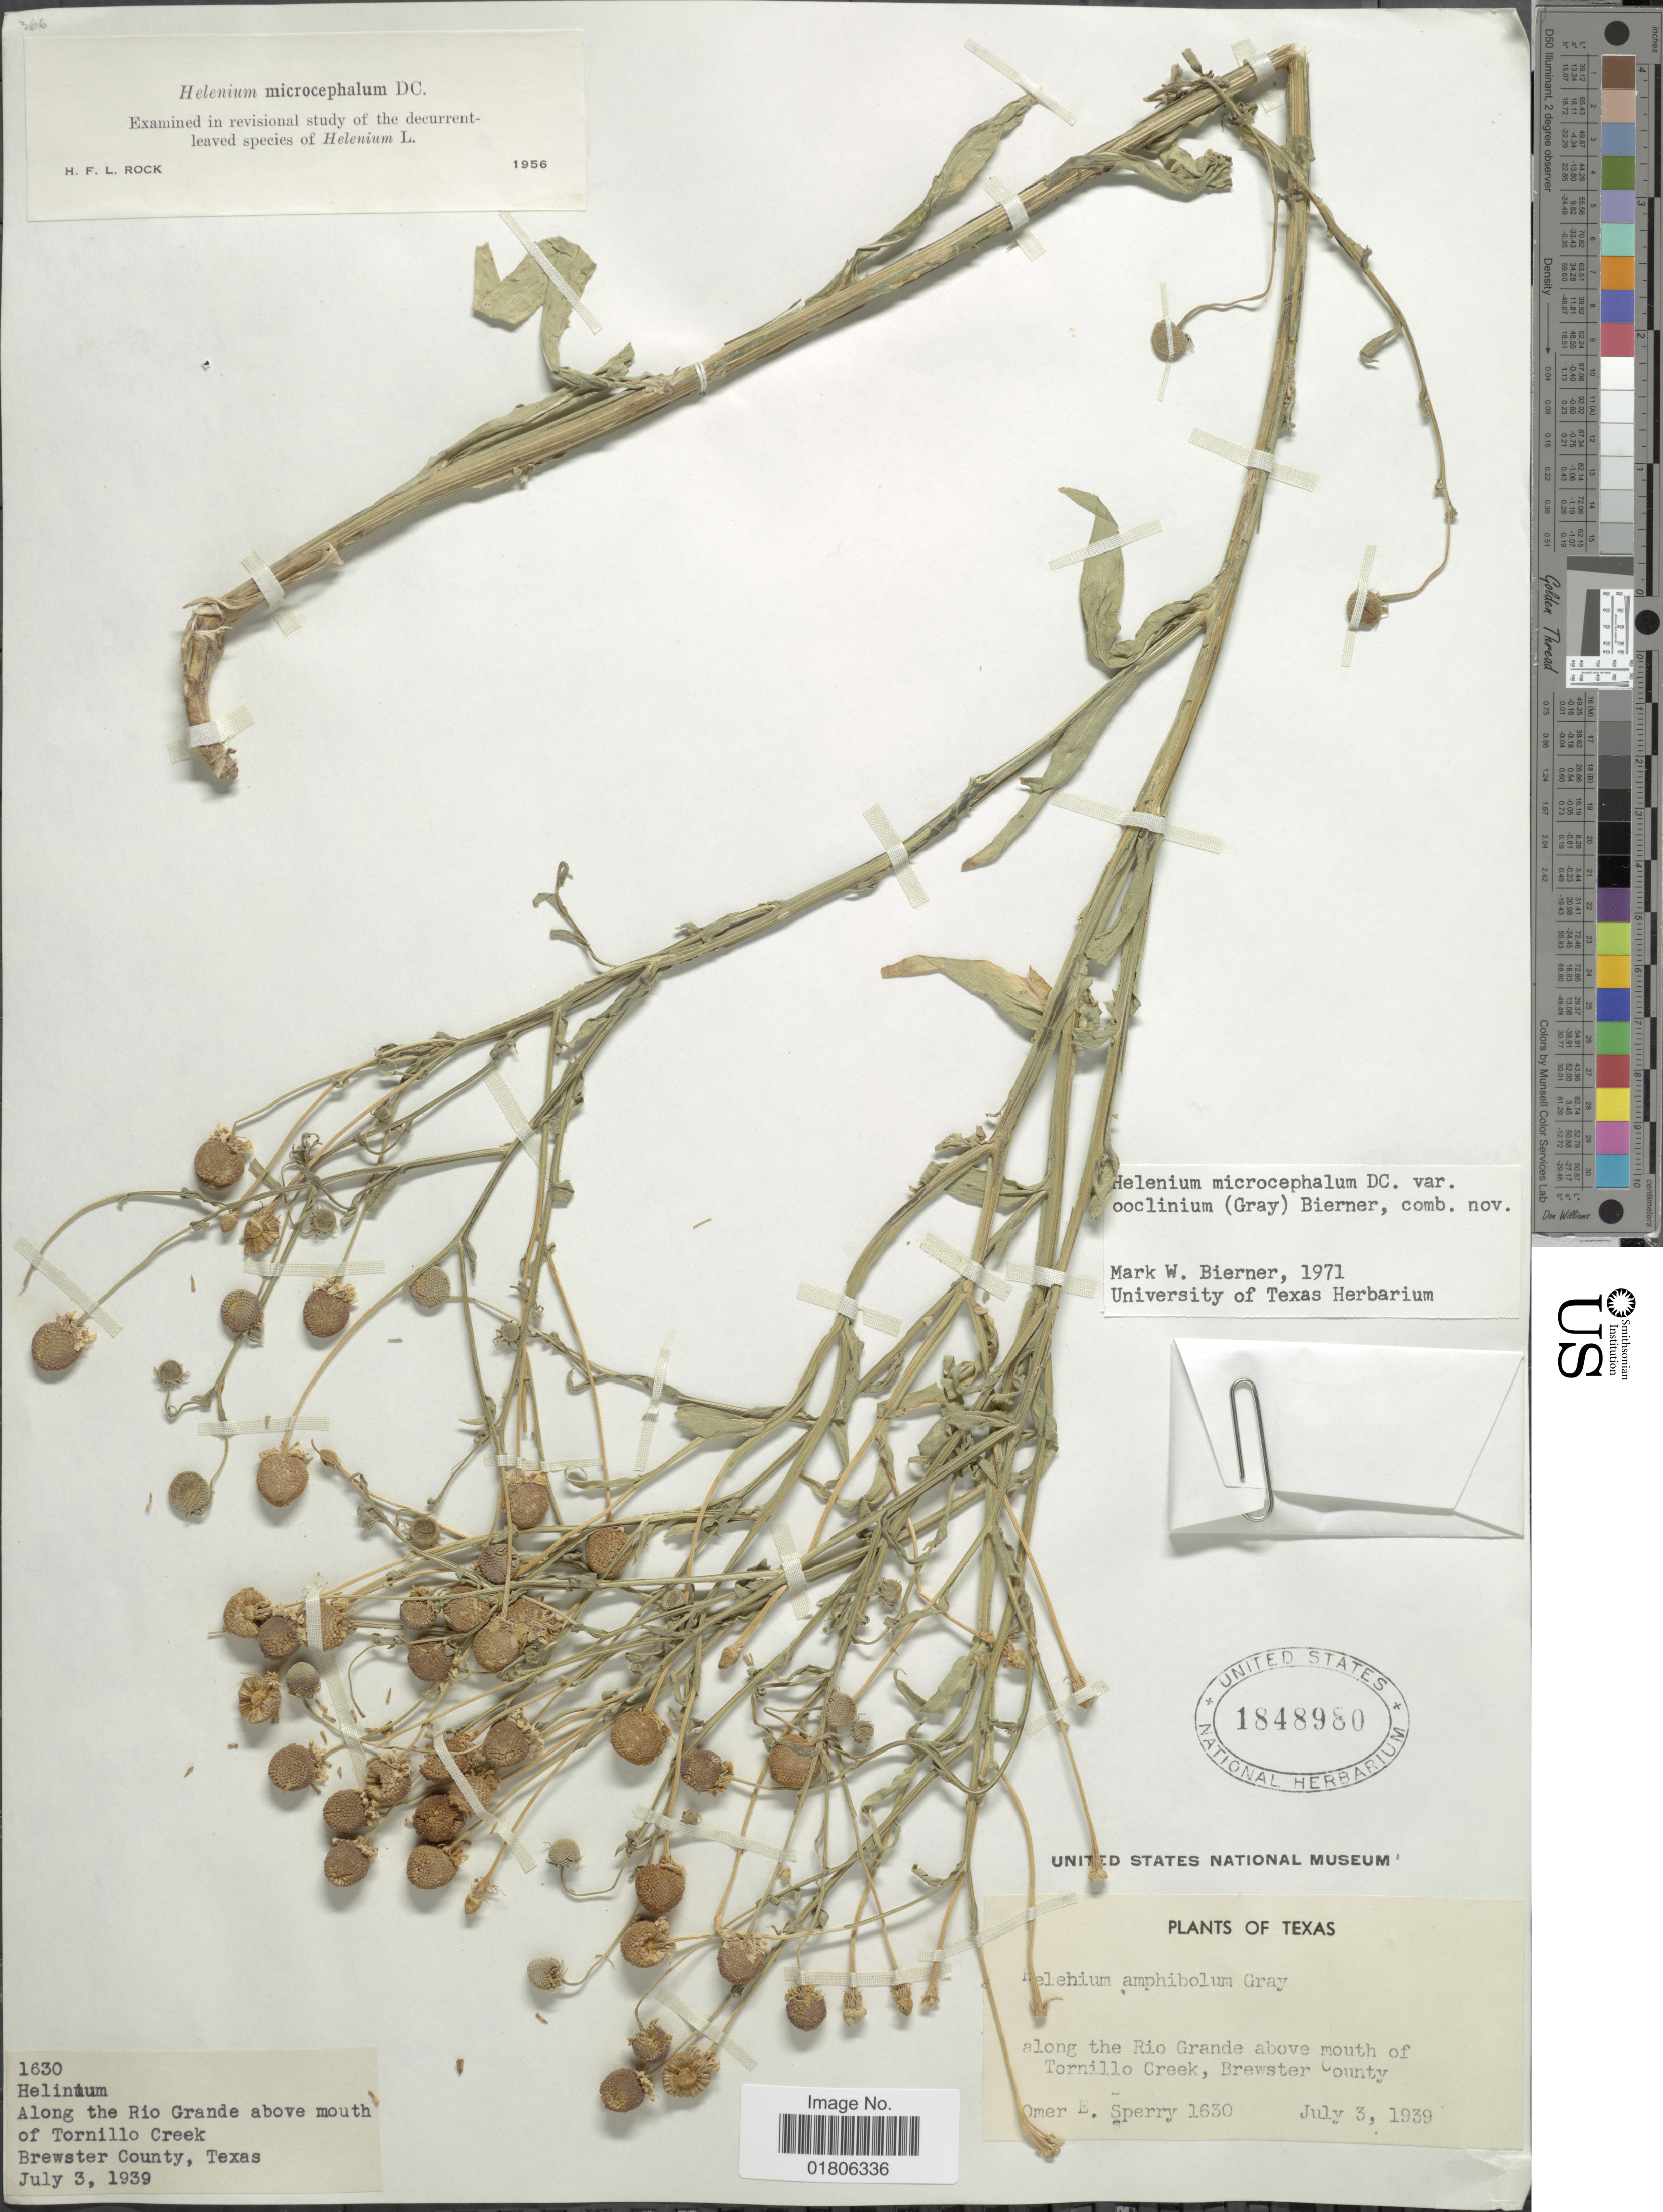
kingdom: Plantae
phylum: Tracheophyta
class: Magnoliopsida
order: Asterales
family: Asteraceae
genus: Helenium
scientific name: Helenium microcephalum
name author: DC.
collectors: O. E. Sperry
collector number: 1630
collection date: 1939-07-03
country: United States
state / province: Texas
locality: Along the Rio Grande above mouth of Tornillo Creek, Brewster County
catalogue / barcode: US 1848980